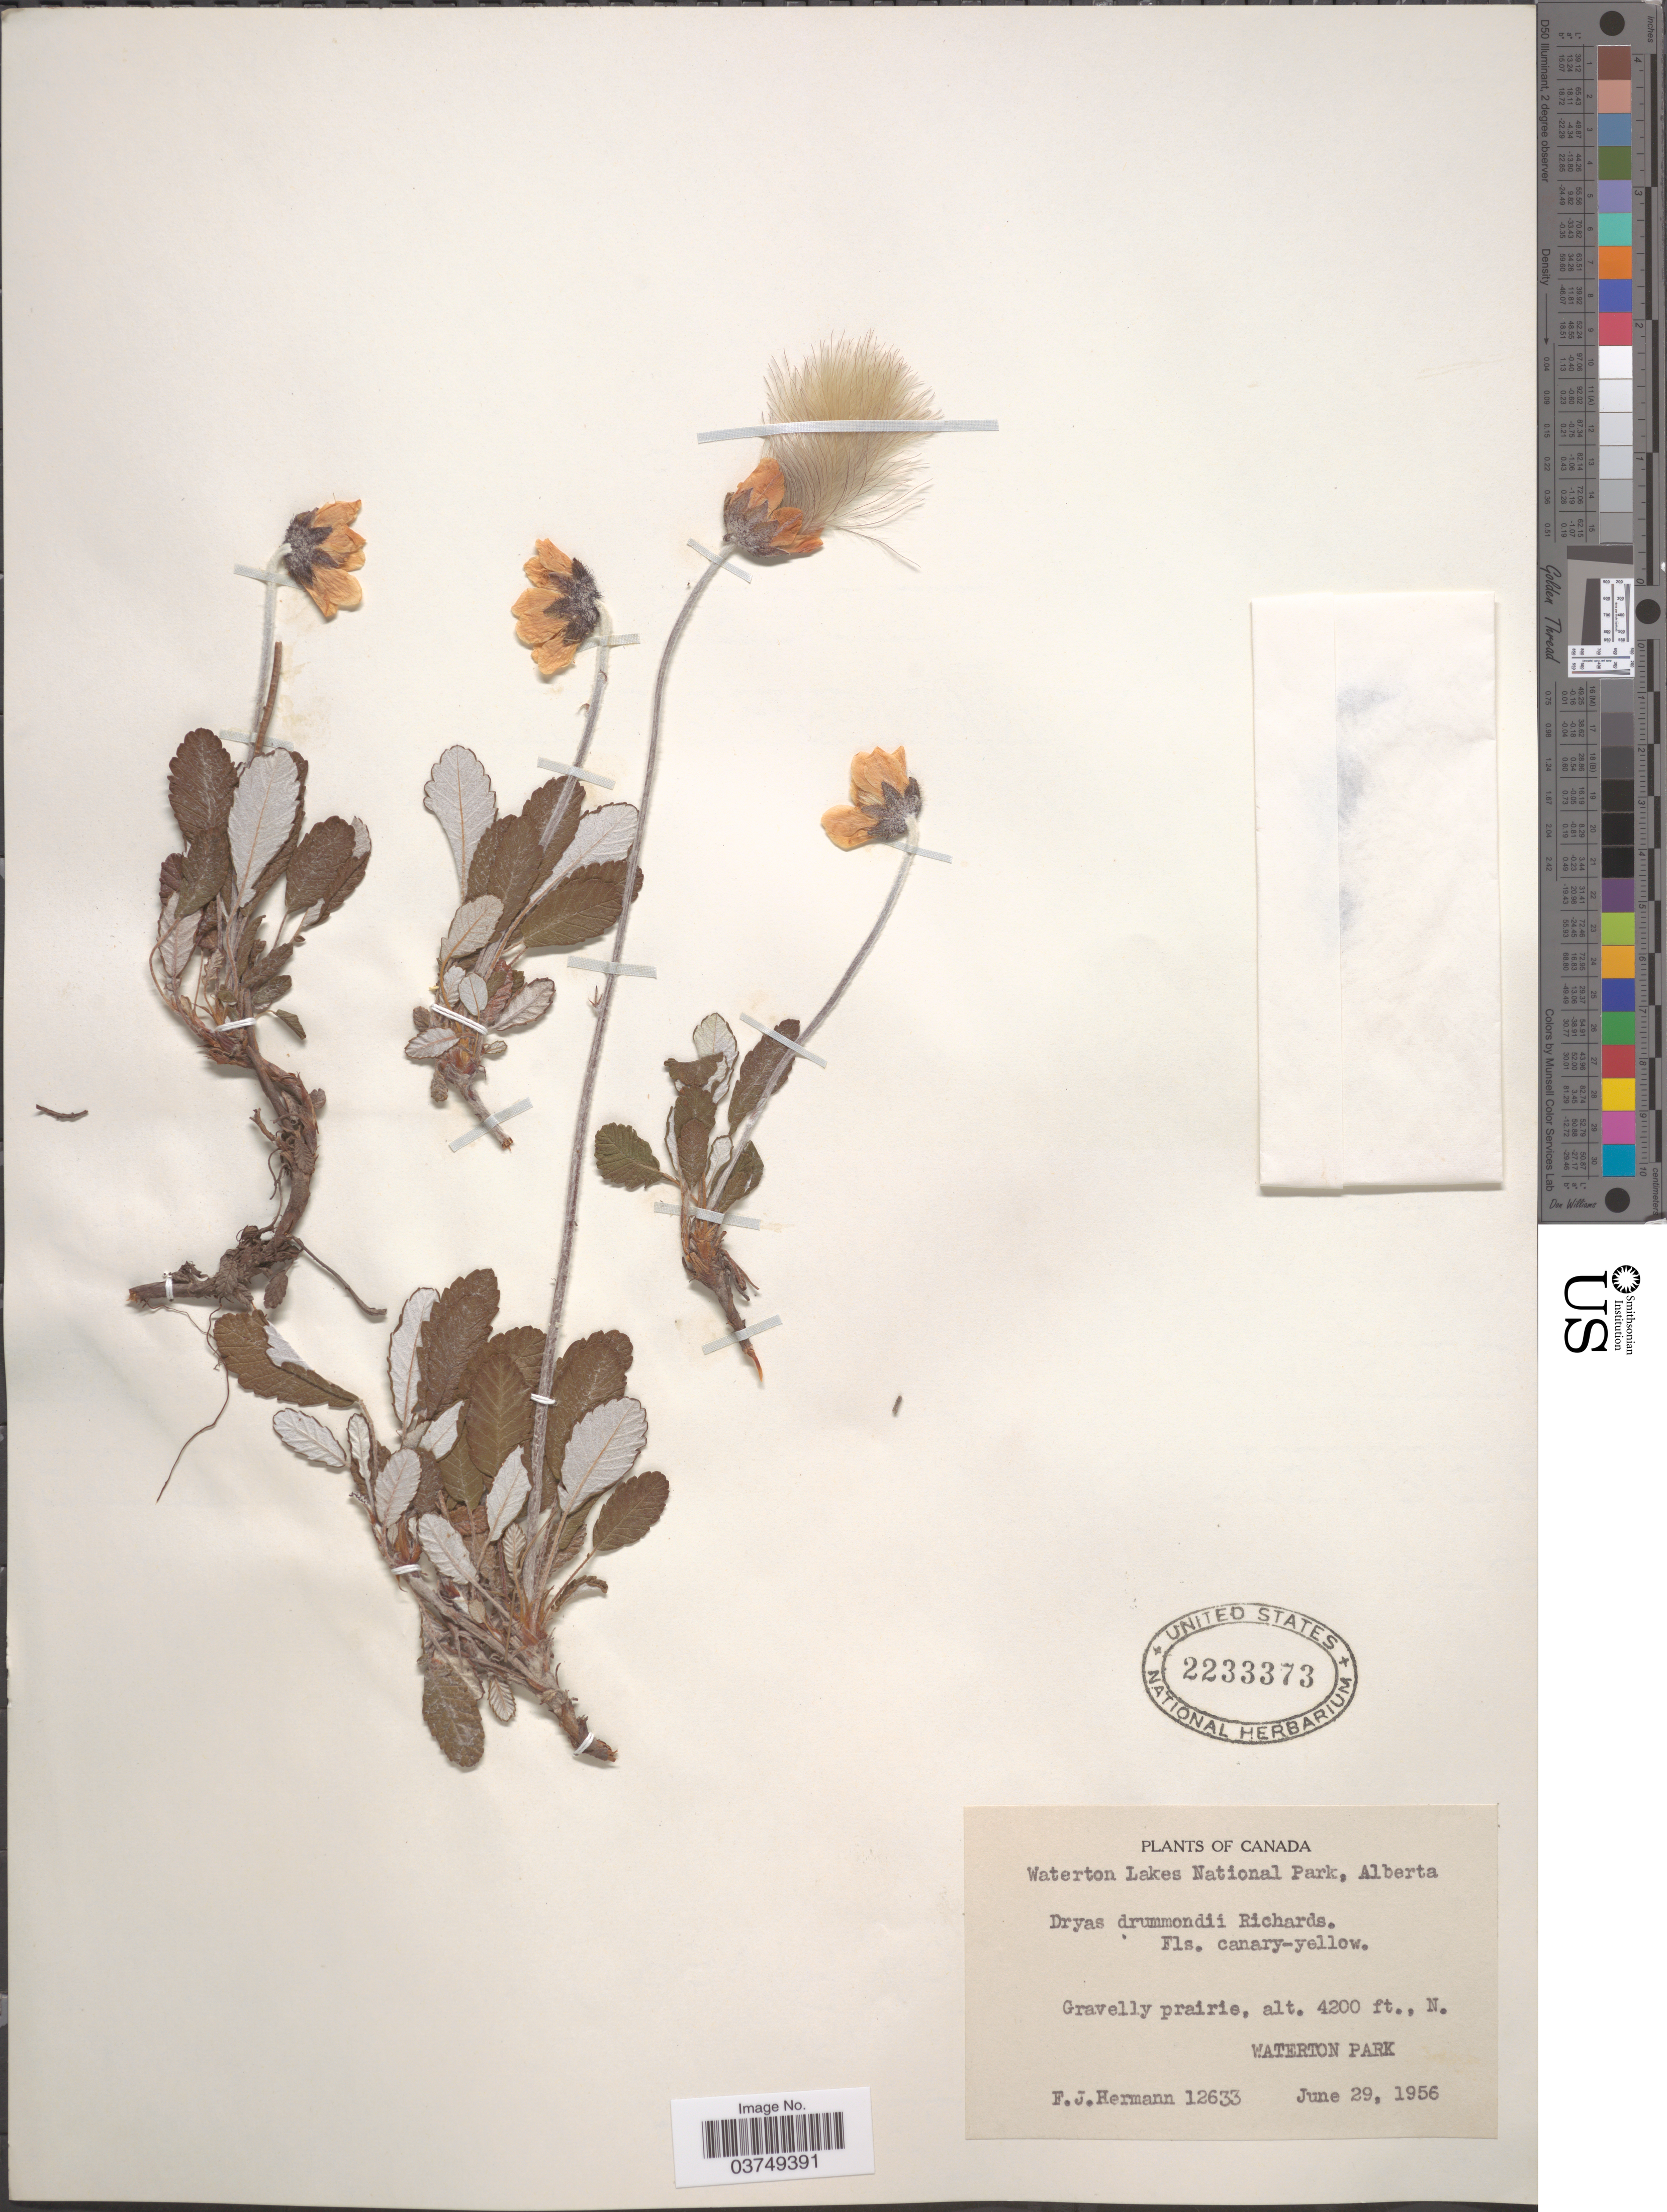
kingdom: Plantae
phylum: Tracheophyta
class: Magnoliopsida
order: Rosales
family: Rosaceae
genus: Dryas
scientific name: Dryas drummondii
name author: Hook. & Richardson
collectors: F. J. Hermann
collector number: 12633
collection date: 1956-06-29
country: Canada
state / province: Alberta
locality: Waterton Lakes National Park. Gravelly prairie, N. Waterton Park.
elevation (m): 1280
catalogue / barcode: US 2233373